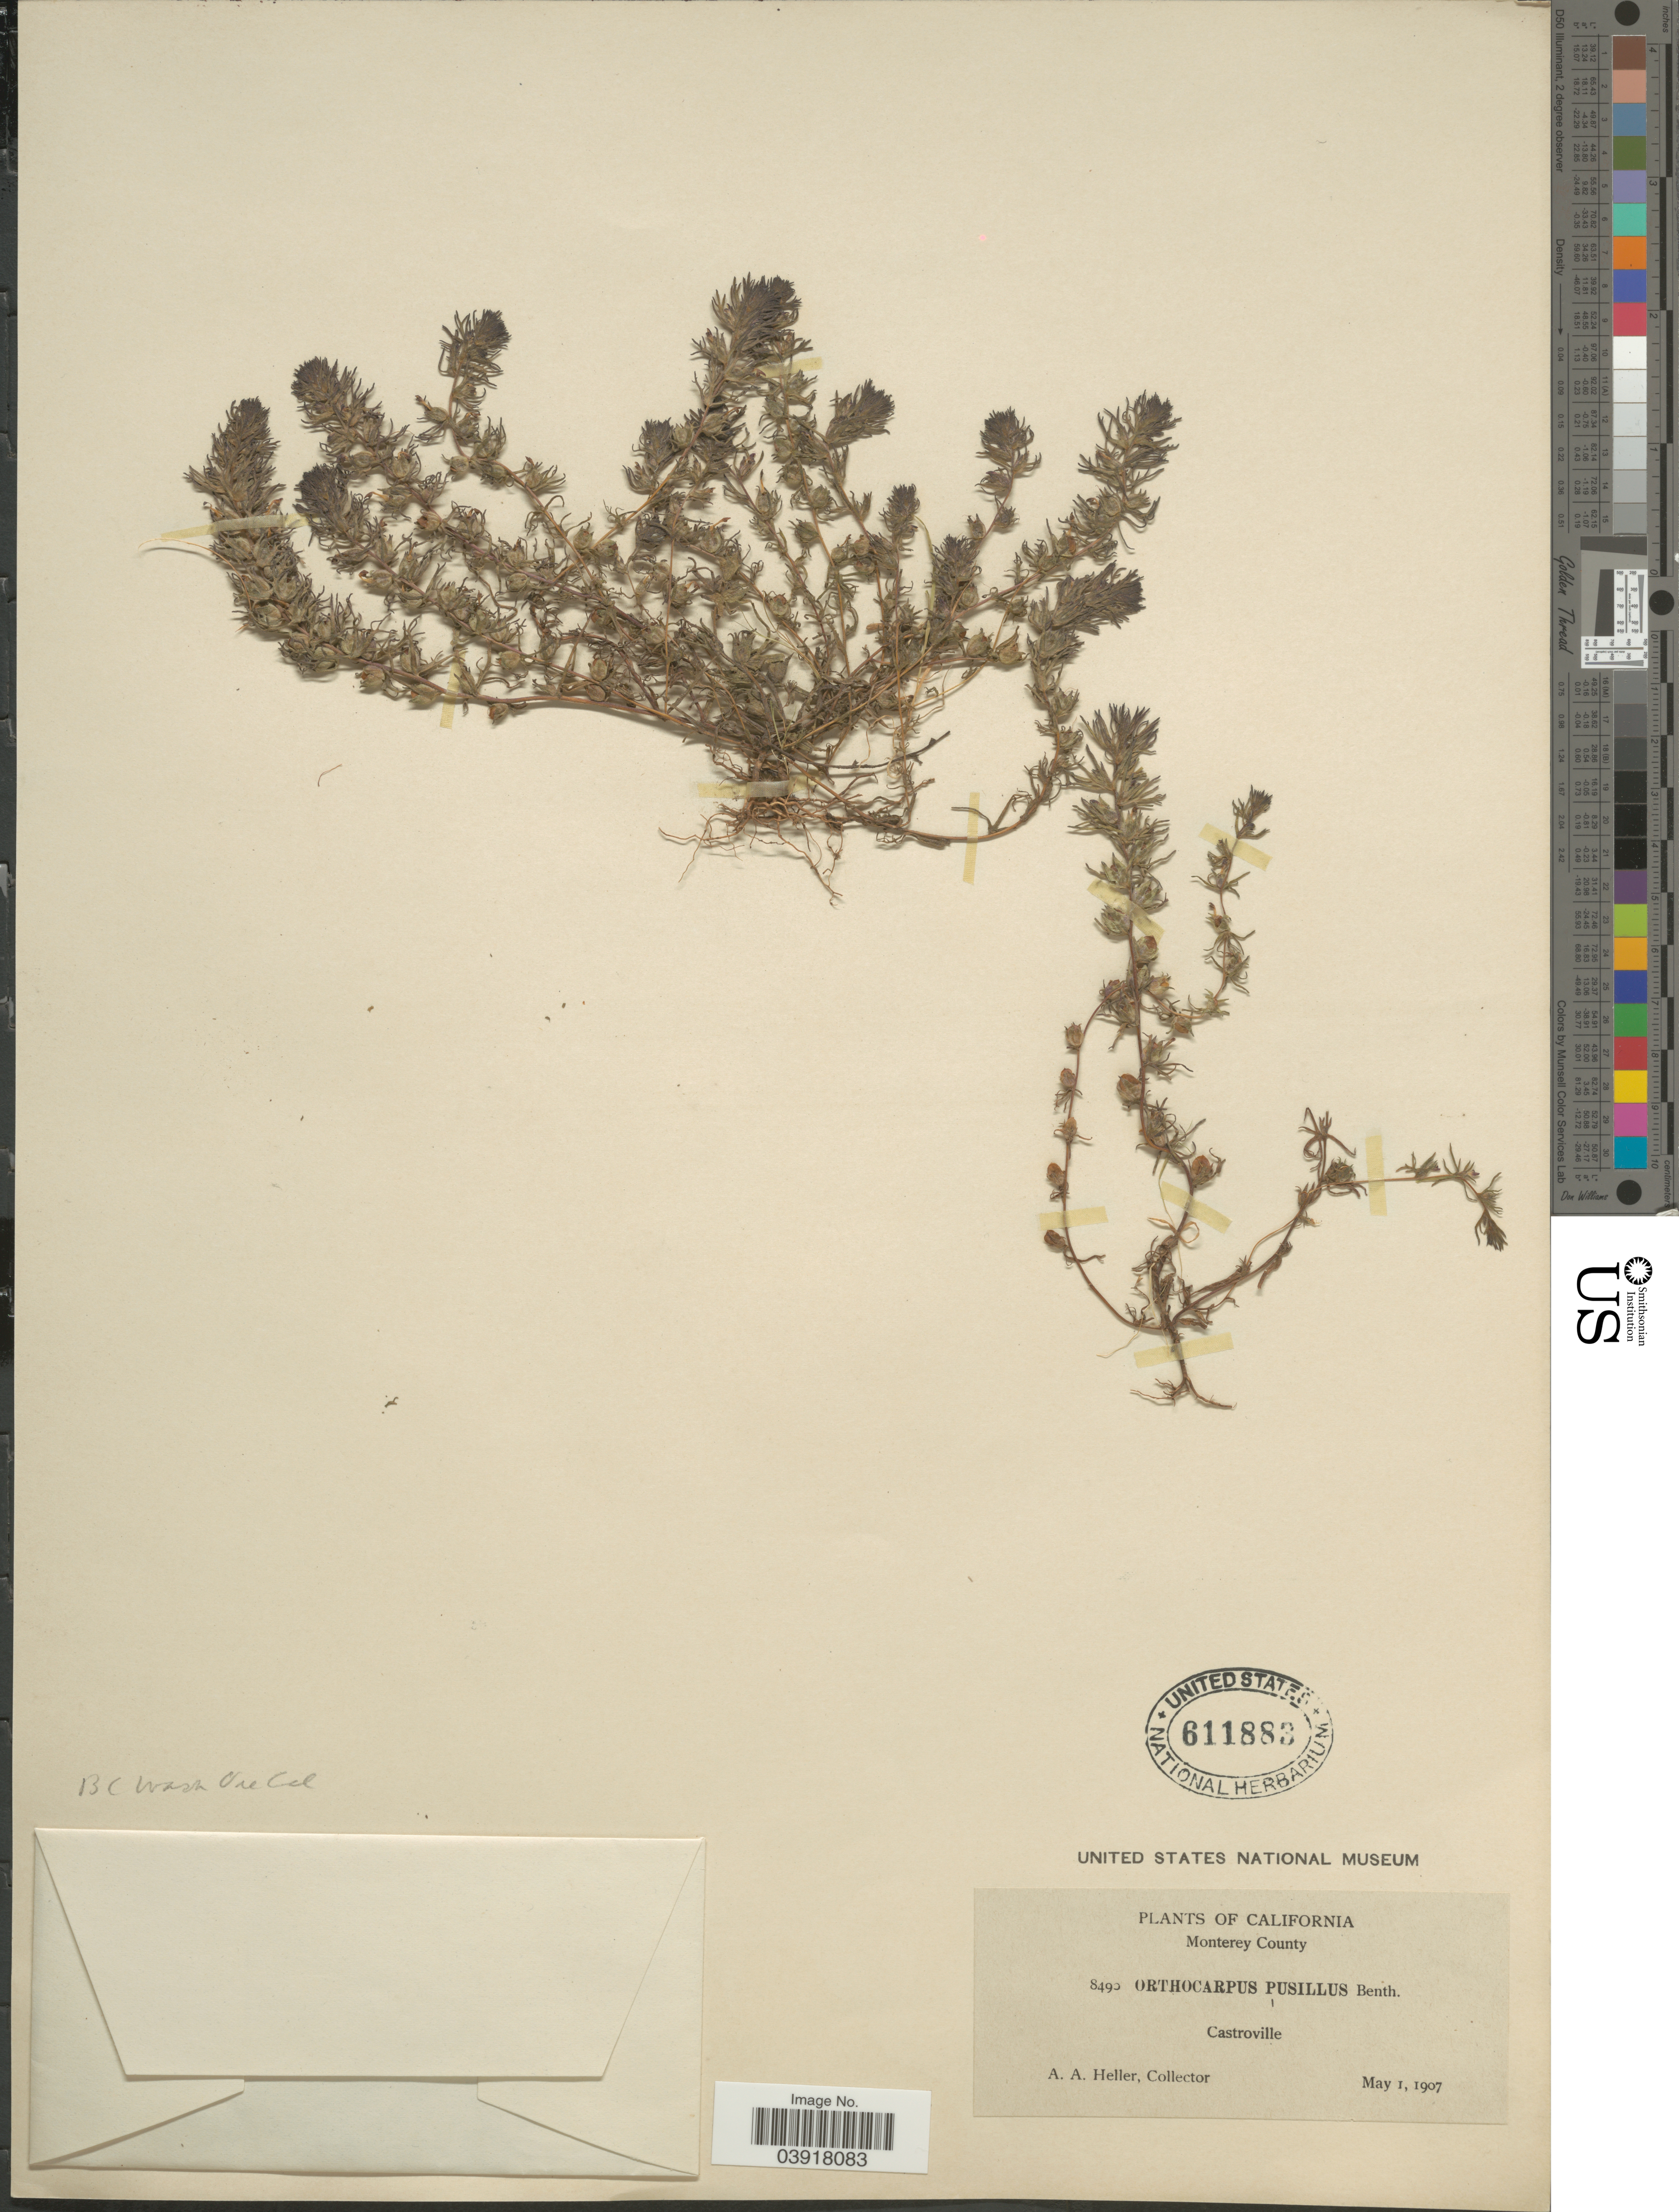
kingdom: Plantae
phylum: Tracheophyta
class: Magnoliopsida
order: Lamiales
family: Orobanchaceae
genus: Orthocarpus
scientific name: Orthocarpus pusillus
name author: Benth.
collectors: A. A. Heller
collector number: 8490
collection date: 1907-05-01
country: United States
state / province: California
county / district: Monterey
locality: Monterey County. Castroville.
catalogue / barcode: US 611883